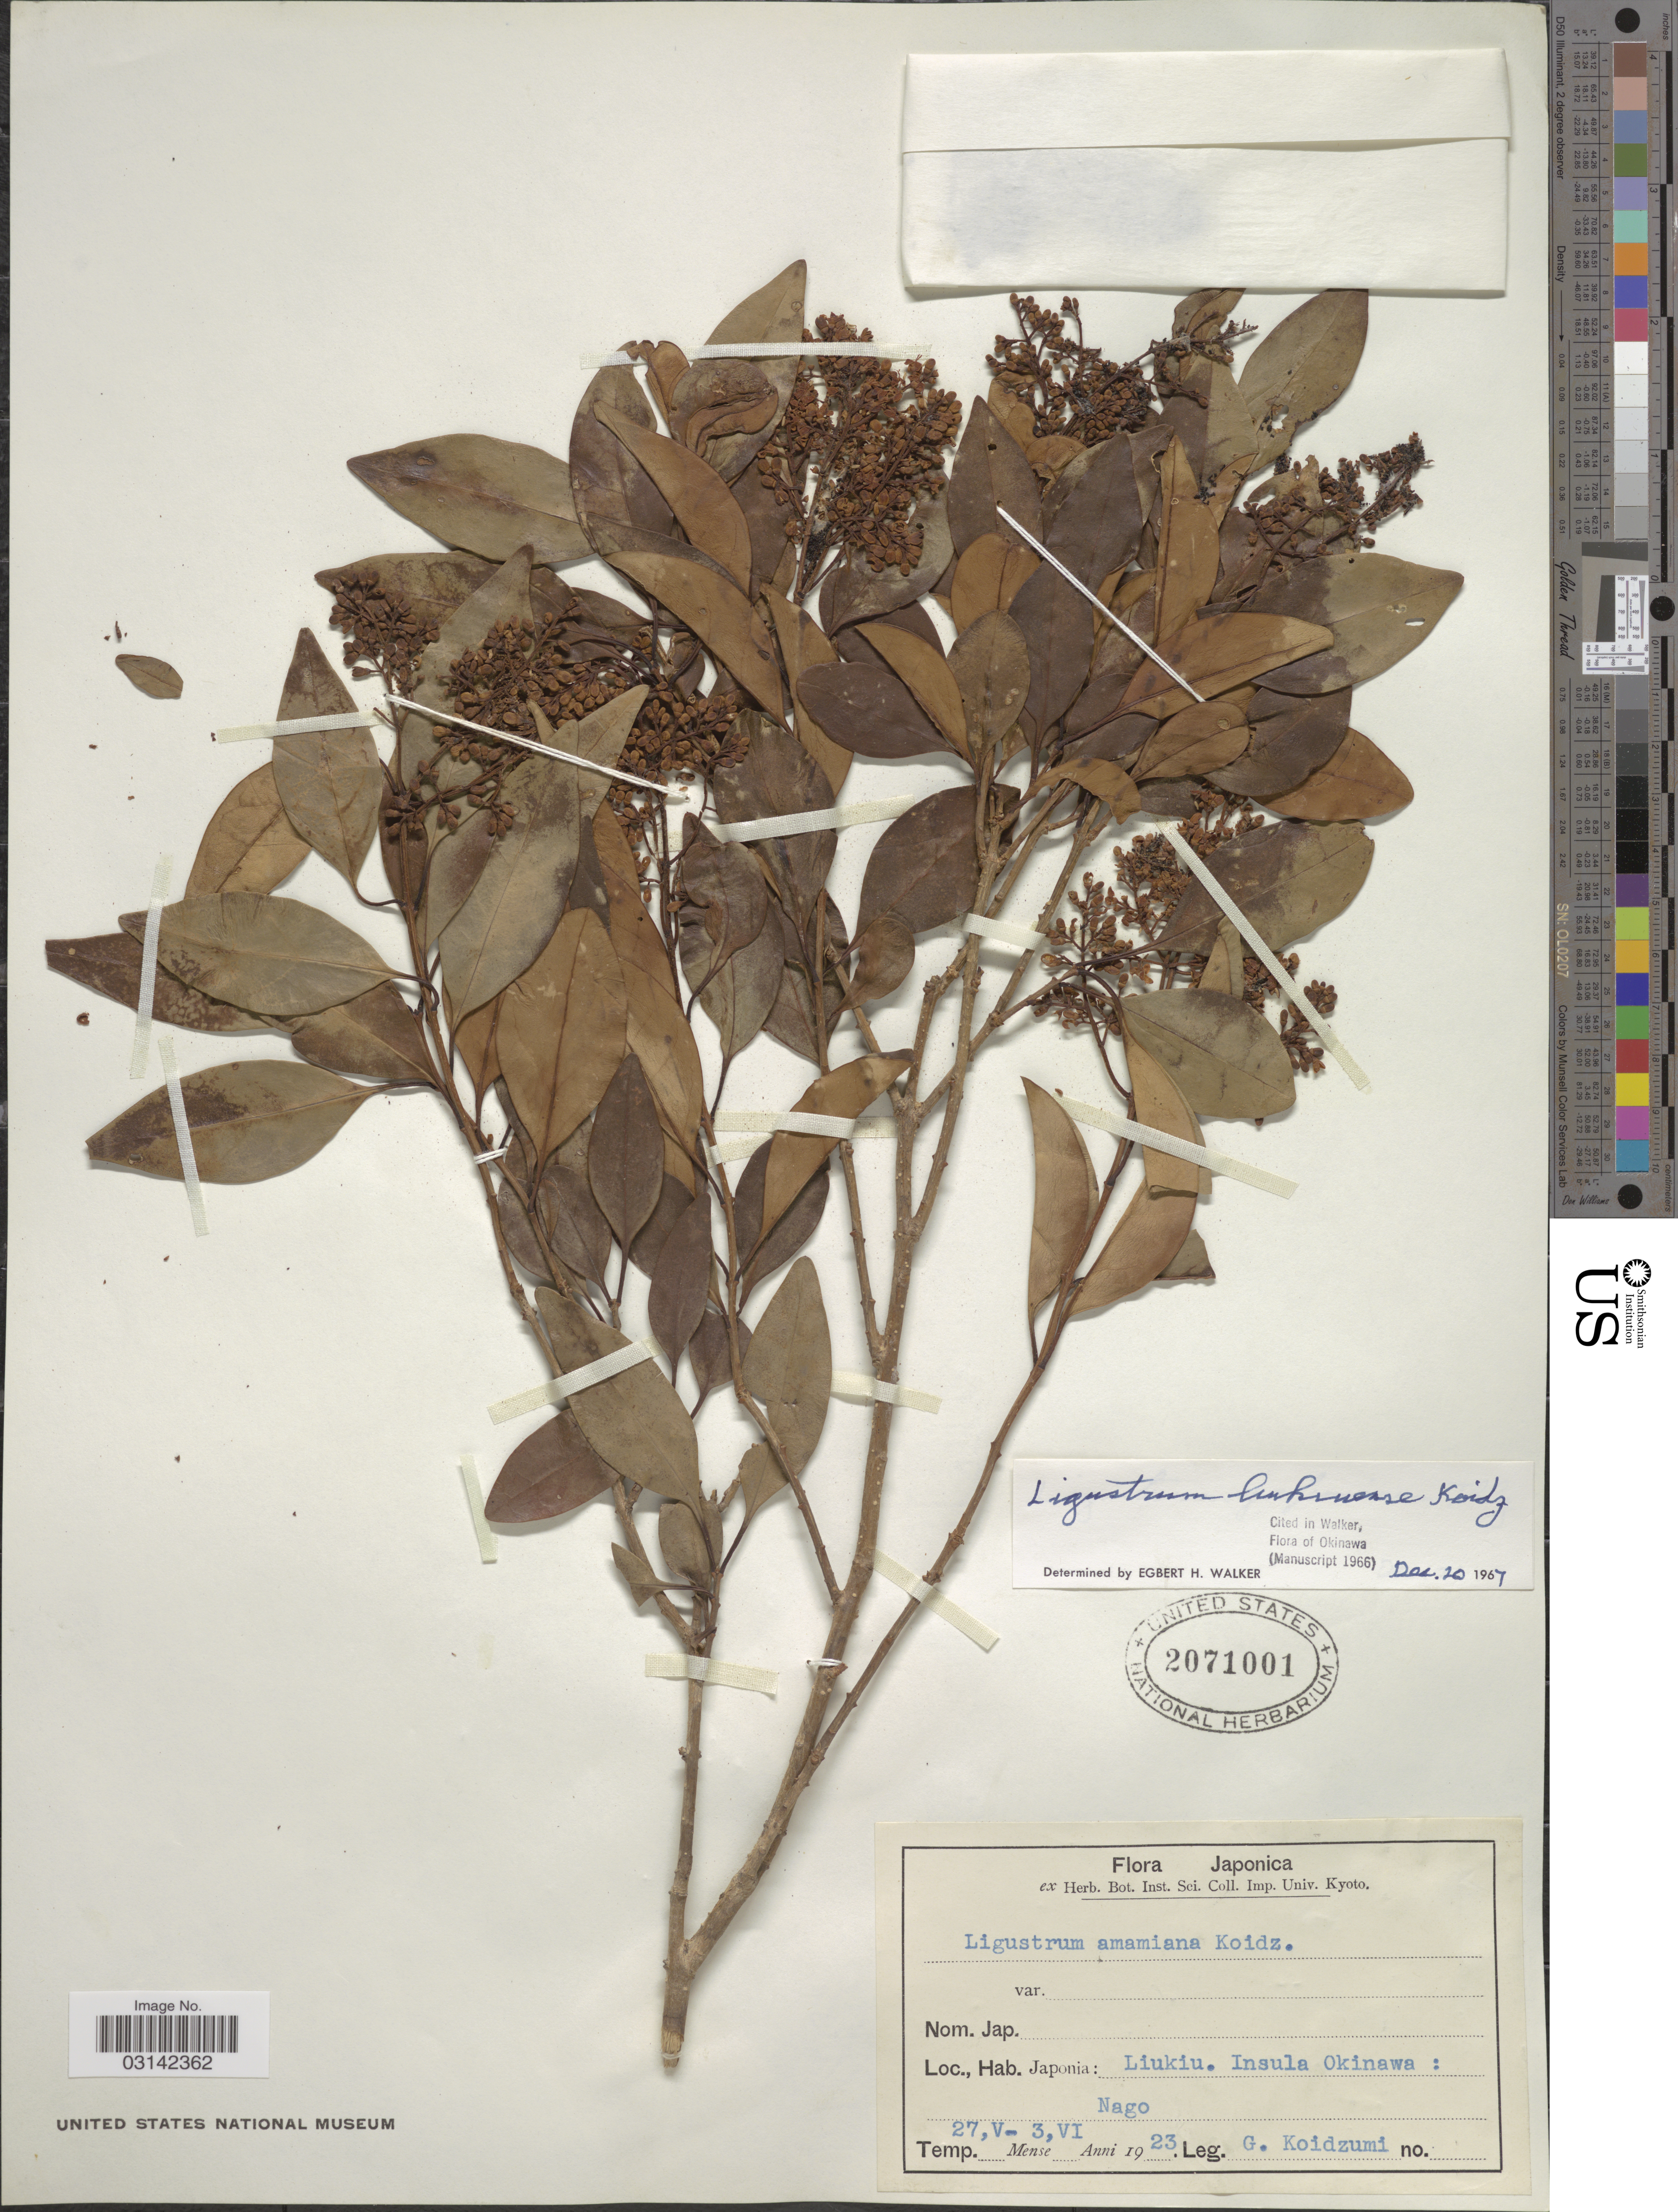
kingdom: Plantae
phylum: Tracheophyta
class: Magnoliopsida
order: Lamiales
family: Oleaceae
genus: Ligustrum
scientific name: Ligustrum liukiuense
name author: Koidz.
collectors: G. Koidzumi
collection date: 1923-05-27/1923-06-03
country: Japan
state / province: Okinawa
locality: Japonia: Liukiu. Insula Okinawa: Nago.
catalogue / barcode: US 2071001